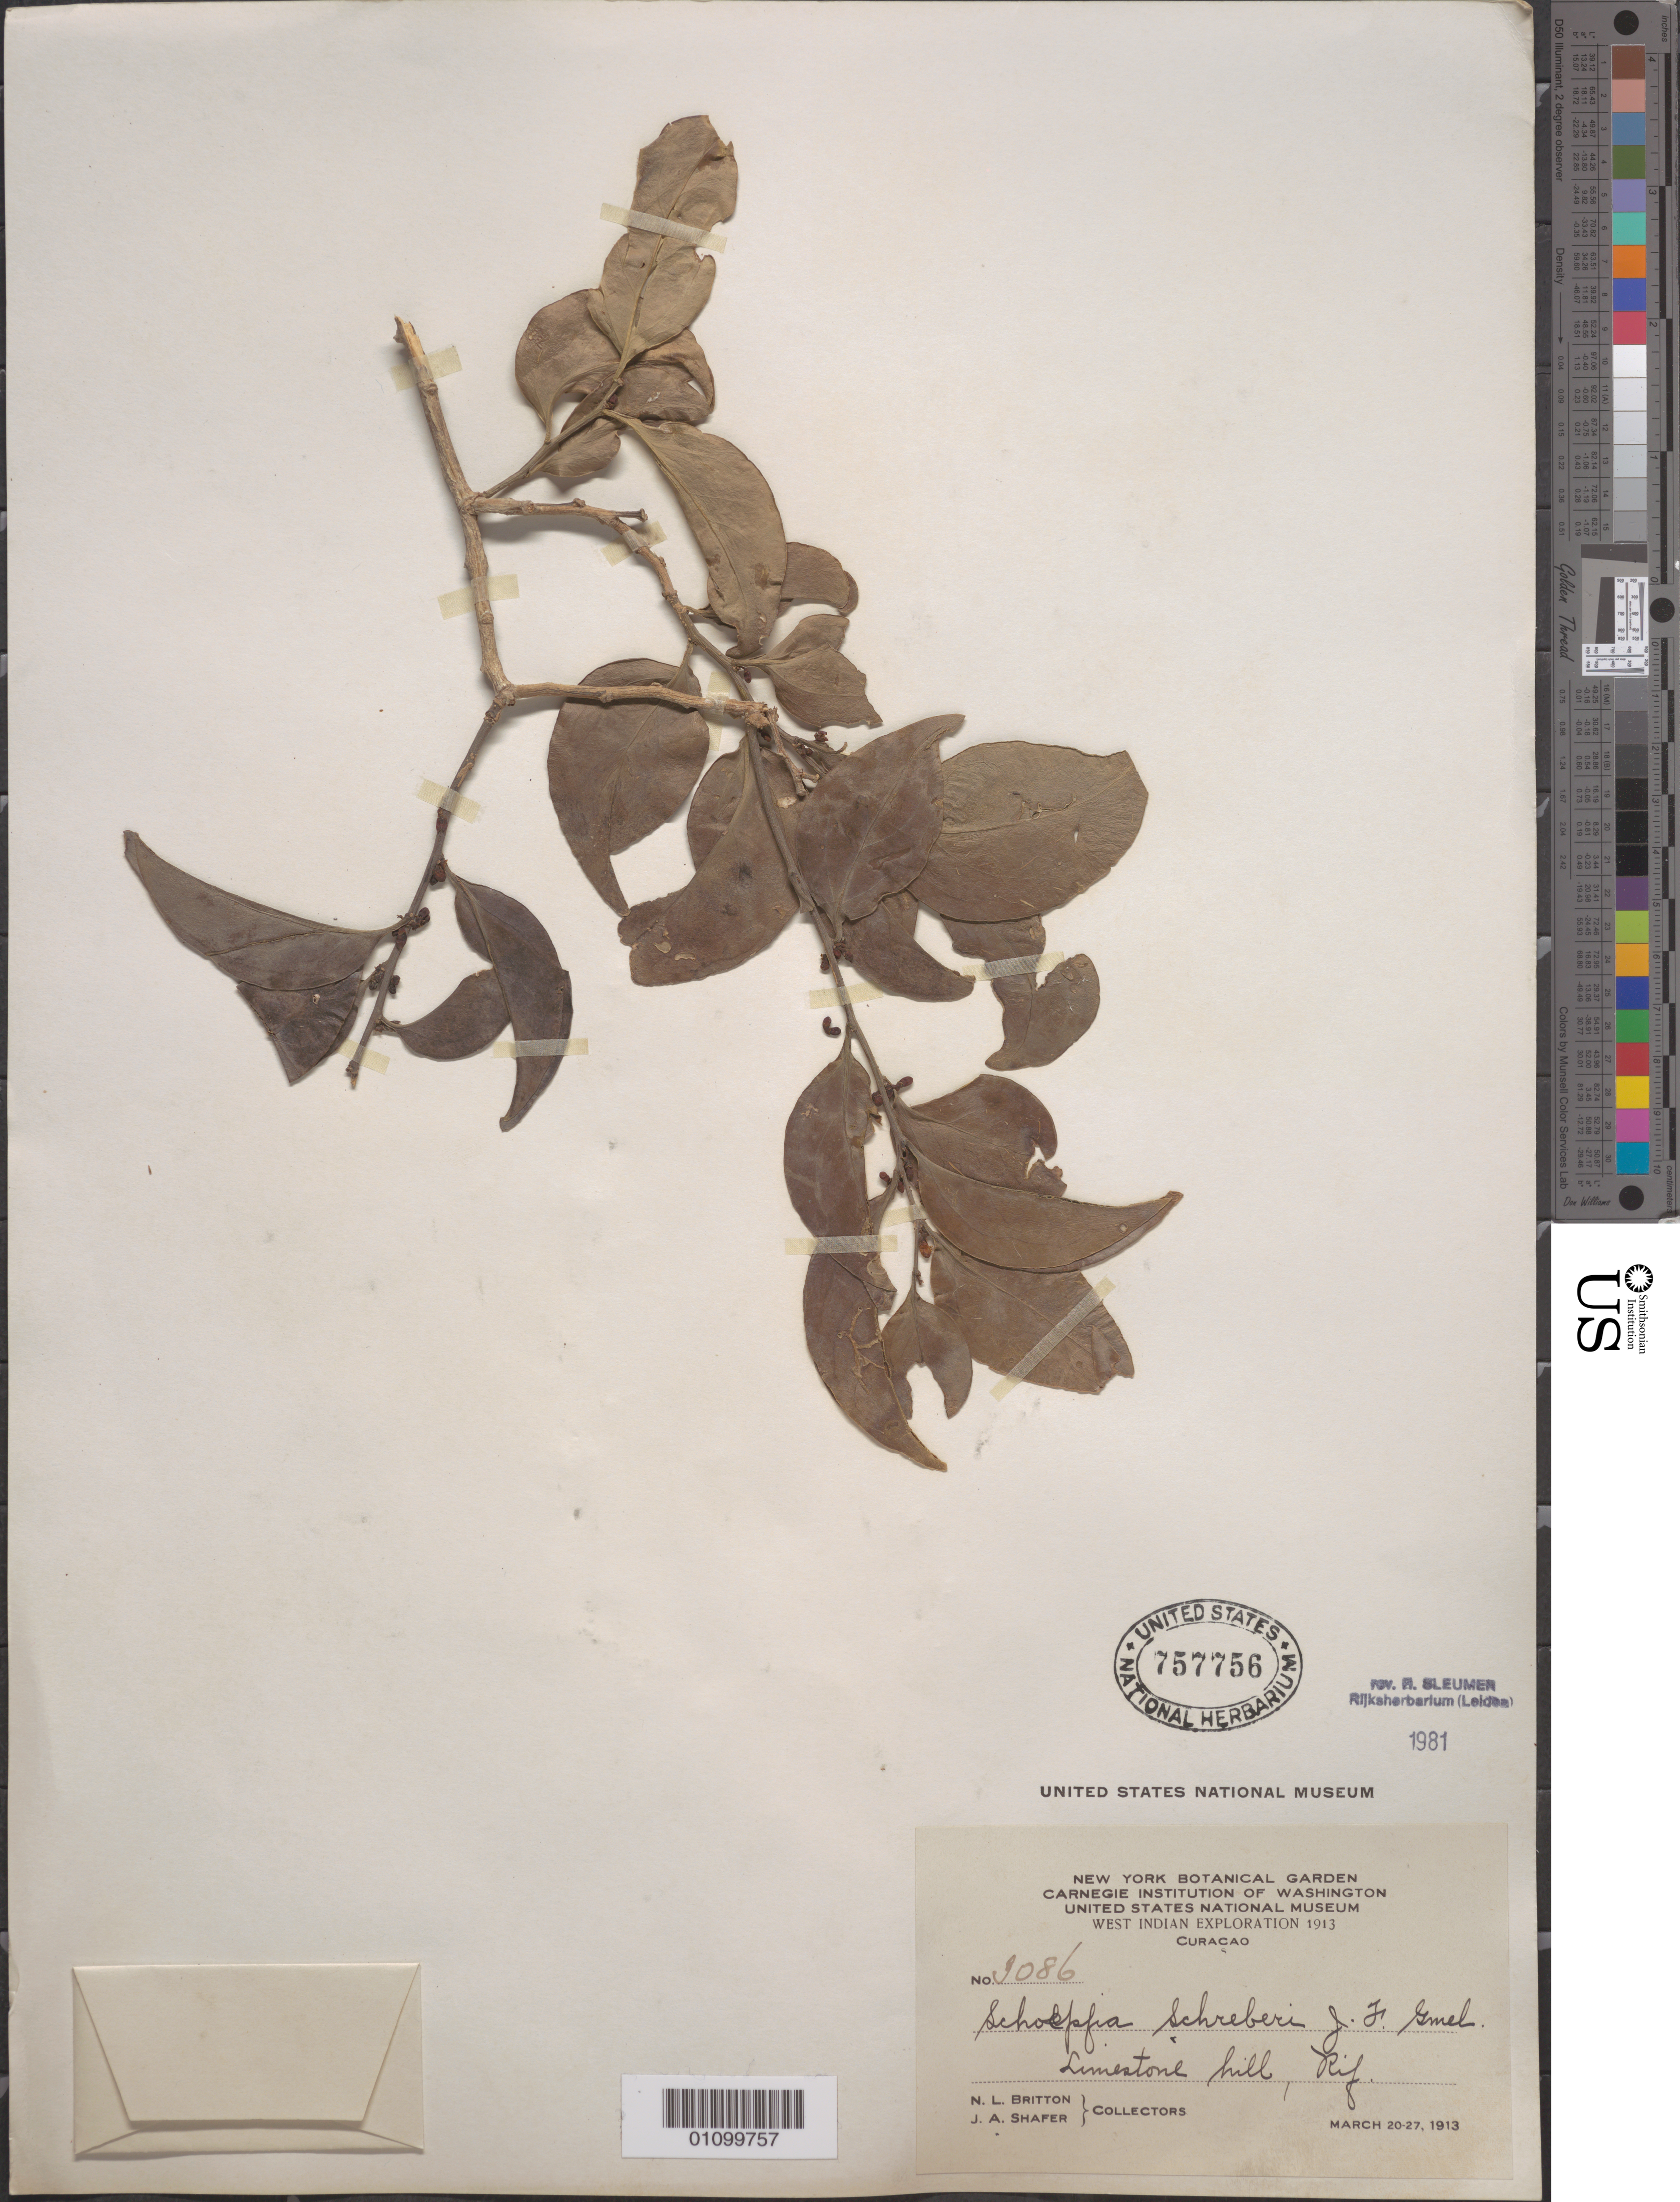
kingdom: Plantae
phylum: Tracheophyta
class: Magnoliopsida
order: Santalales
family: Schoepfiaceae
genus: Schoepfia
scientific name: Schoepfia schreberi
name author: J.F. Gmel.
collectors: N. Britton & J. A. Shafer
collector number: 3086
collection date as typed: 20 Mar 1913 to 27 Mar 1913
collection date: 1913-03-20/1913-03-27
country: Curaçao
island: Curaçao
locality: Limestone hill, Rif.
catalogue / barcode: US 757756